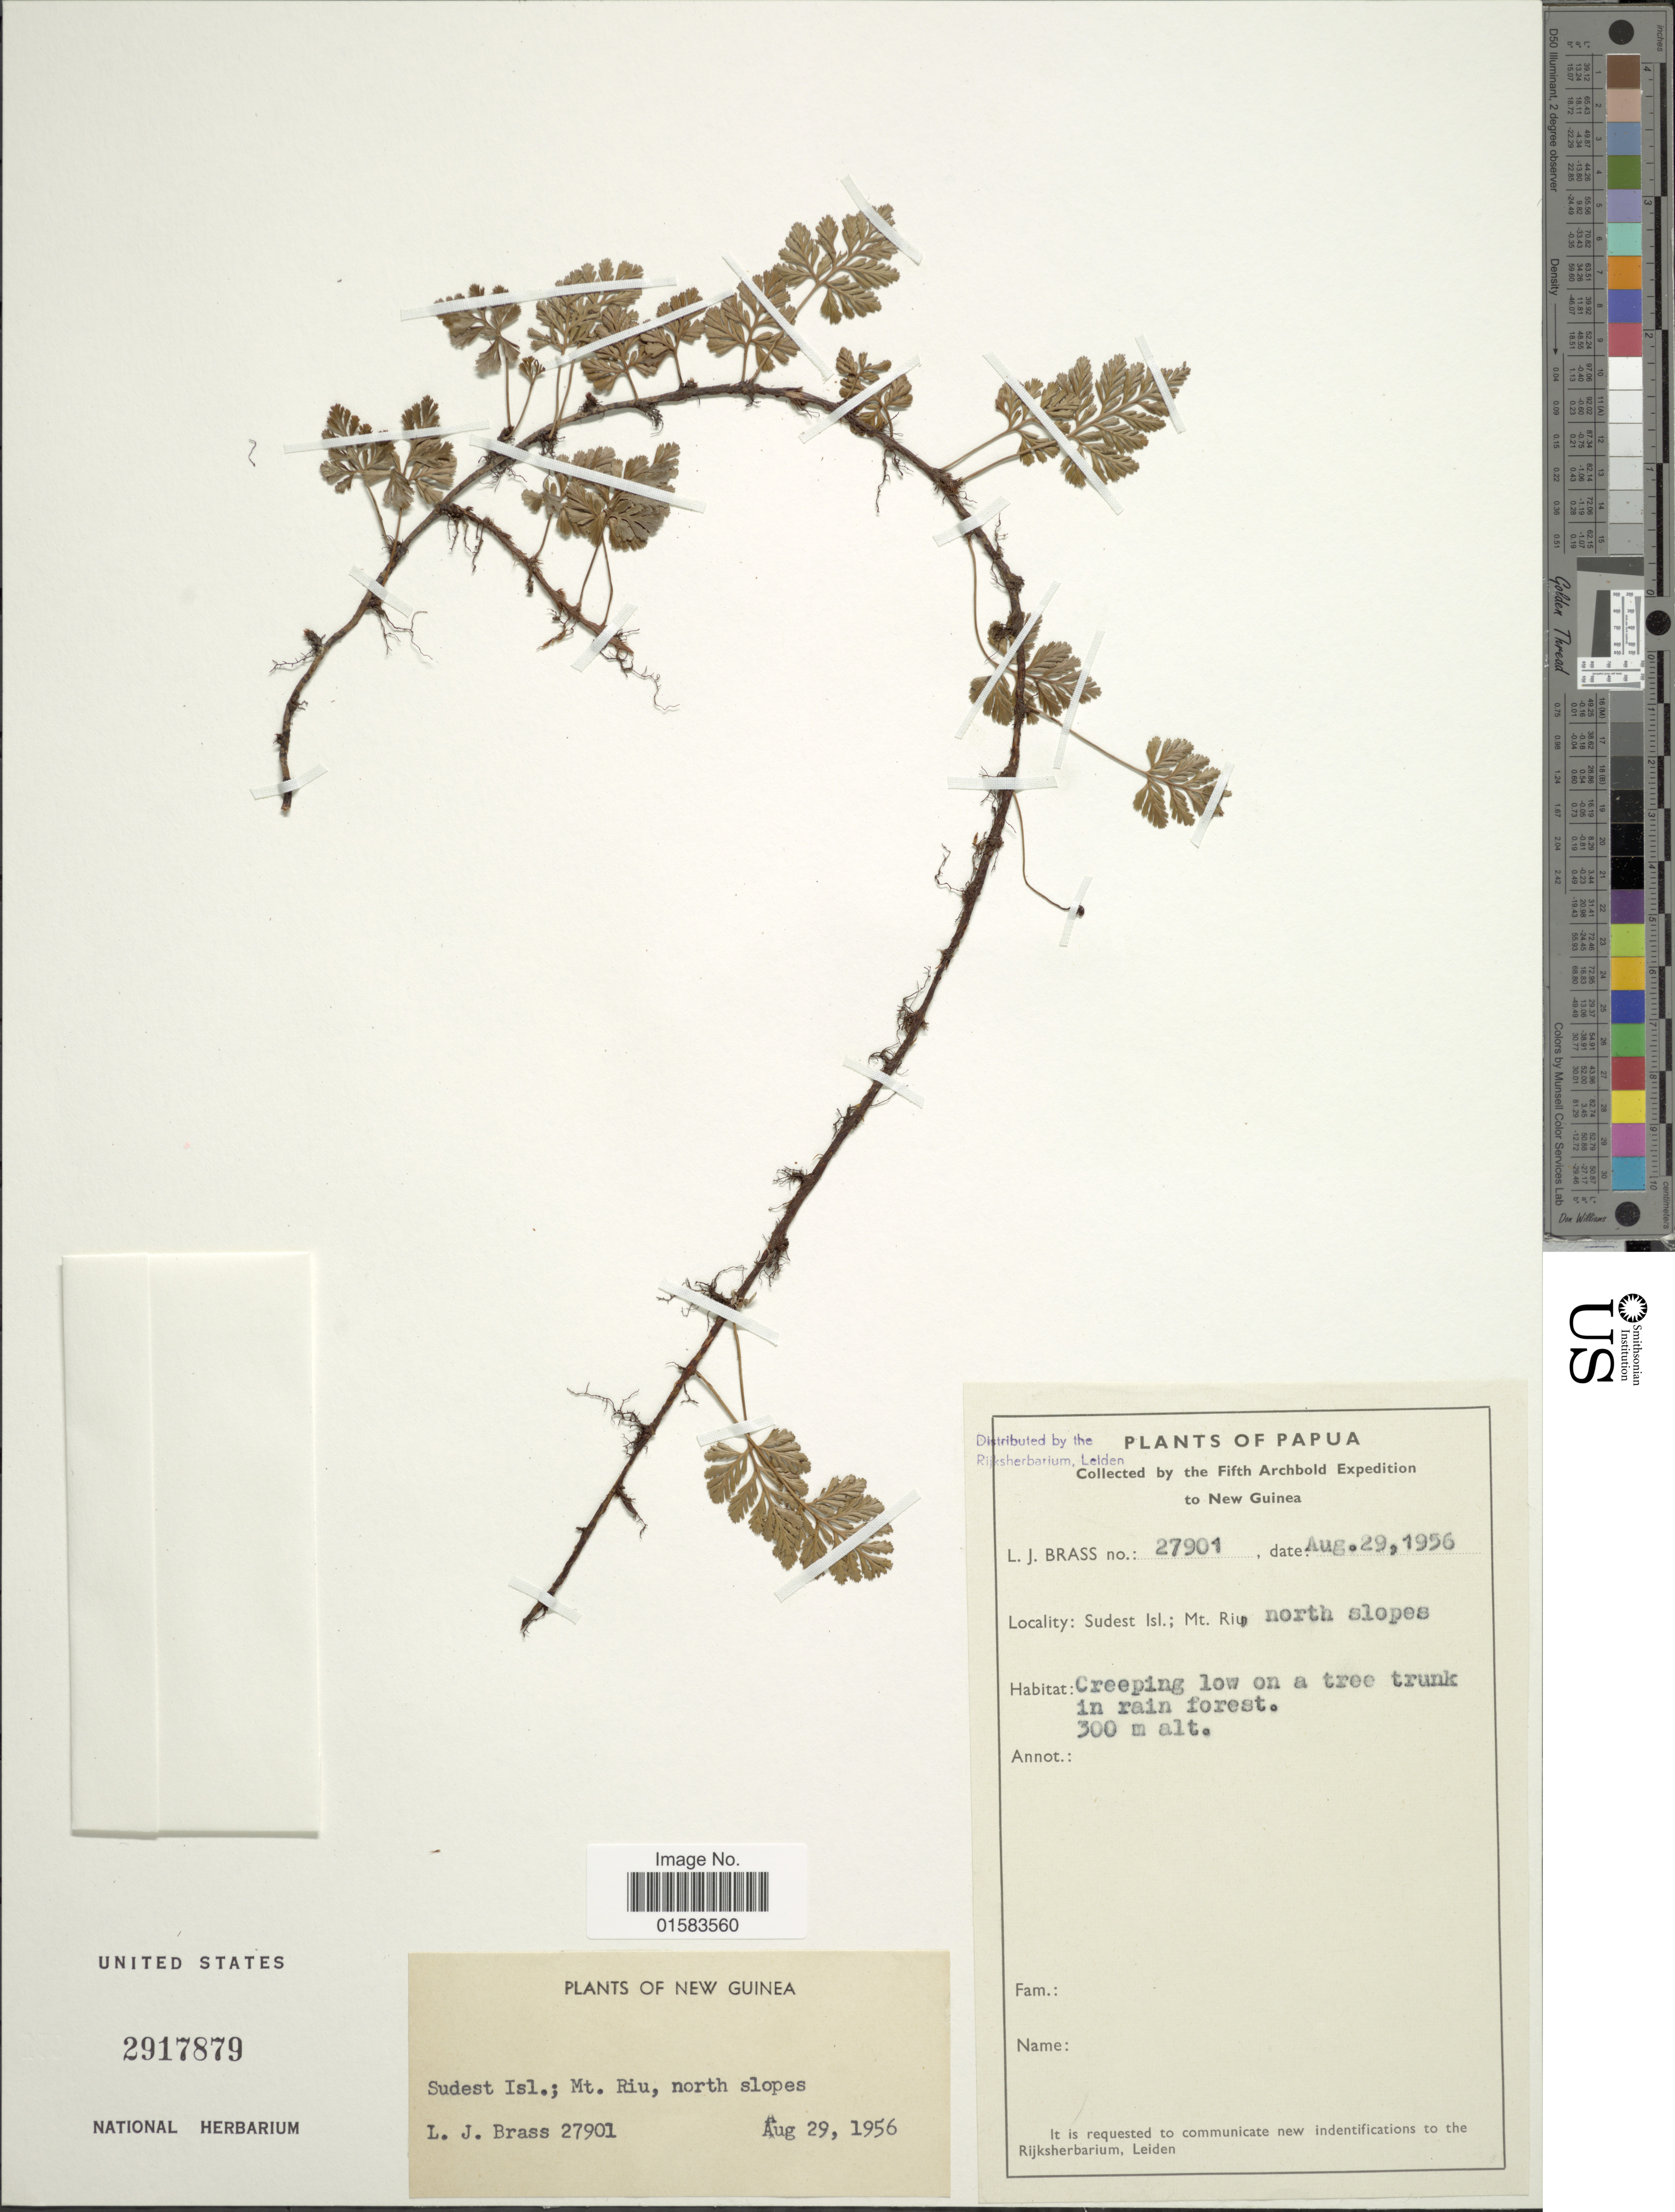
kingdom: Plantae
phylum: Tracheophyta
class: Polypodiopsida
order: Polypodiales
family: Davalliaceae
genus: Davallia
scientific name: Davallia sp.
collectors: L. J. Brass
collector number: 27901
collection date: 1956-08-29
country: Papua New Guinea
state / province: Milne Bay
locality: Sudest Isl., Mt. Riu, North slopes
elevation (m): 300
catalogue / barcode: US 2917879